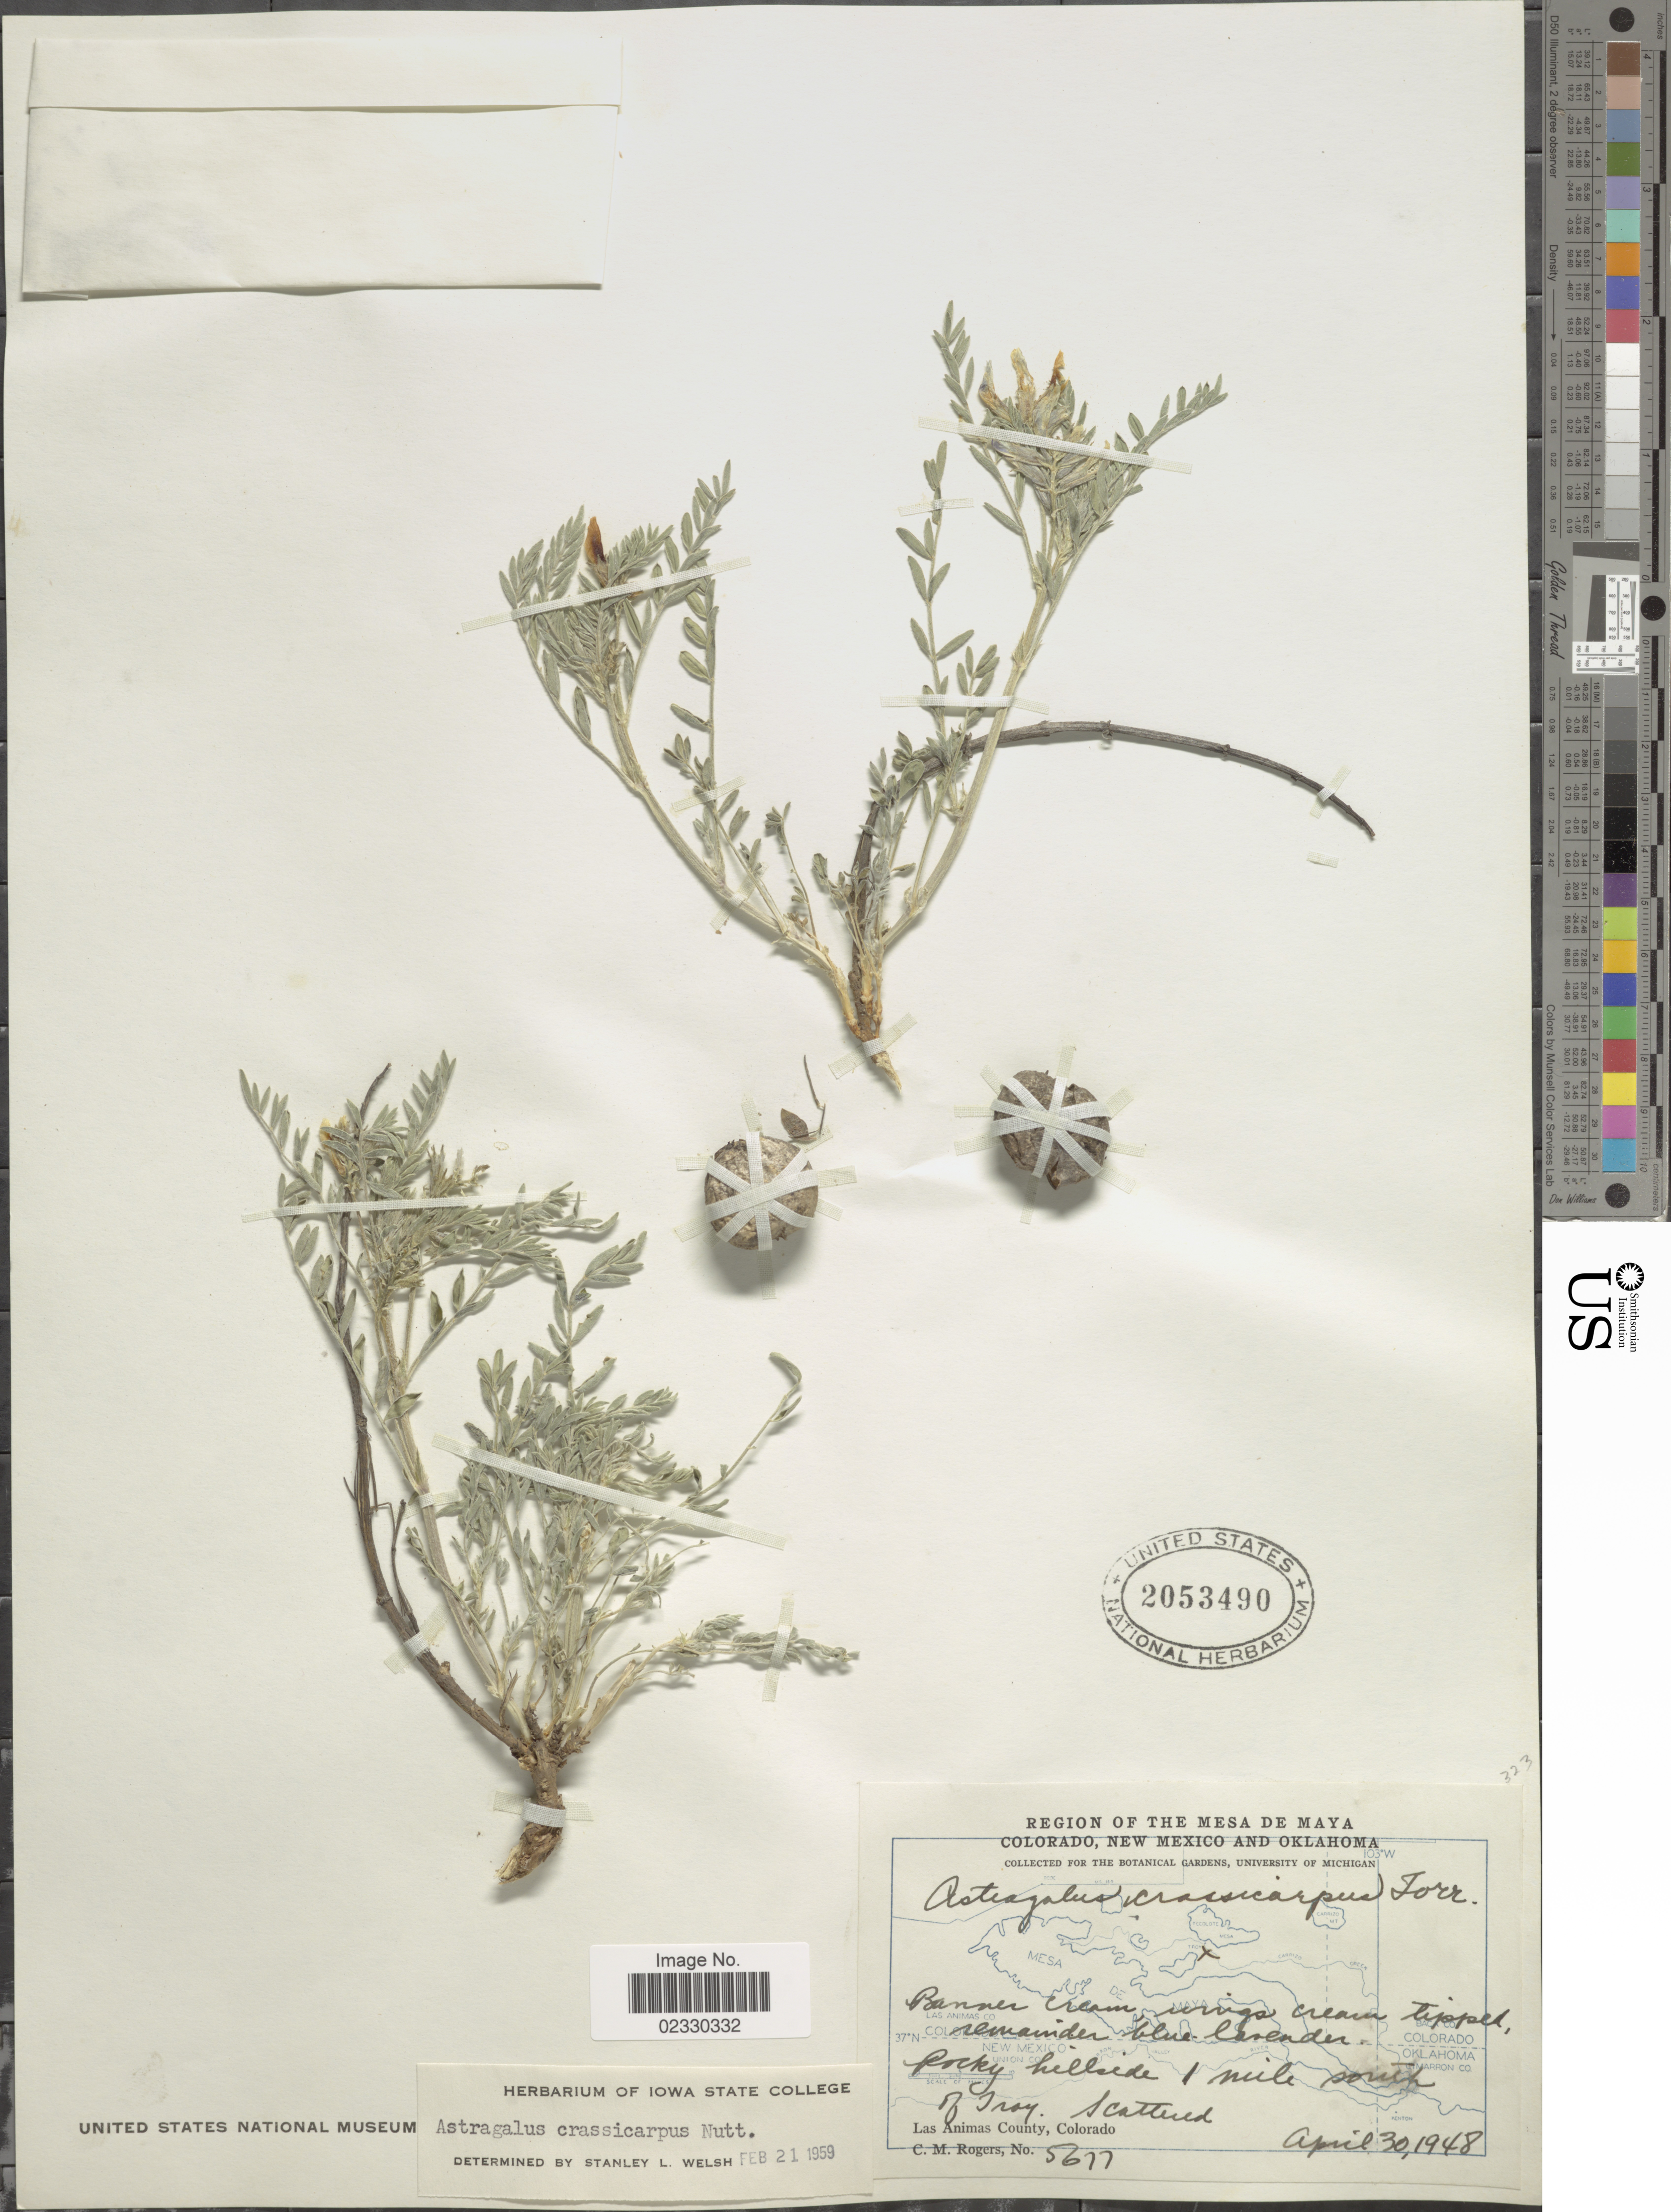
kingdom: Plantae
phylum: Tracheophyta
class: Magnoliopsida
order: Fabales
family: Fabaceae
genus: Astragalus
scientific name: Astragalus crassicarpus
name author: Nutt.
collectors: C. M. Rogers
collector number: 5677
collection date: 1948-04-30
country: United States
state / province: Colorado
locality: Region of the Mesa de Maya, rocky hillside 1 mile north of Tray, Las Animas County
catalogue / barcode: US 2053490